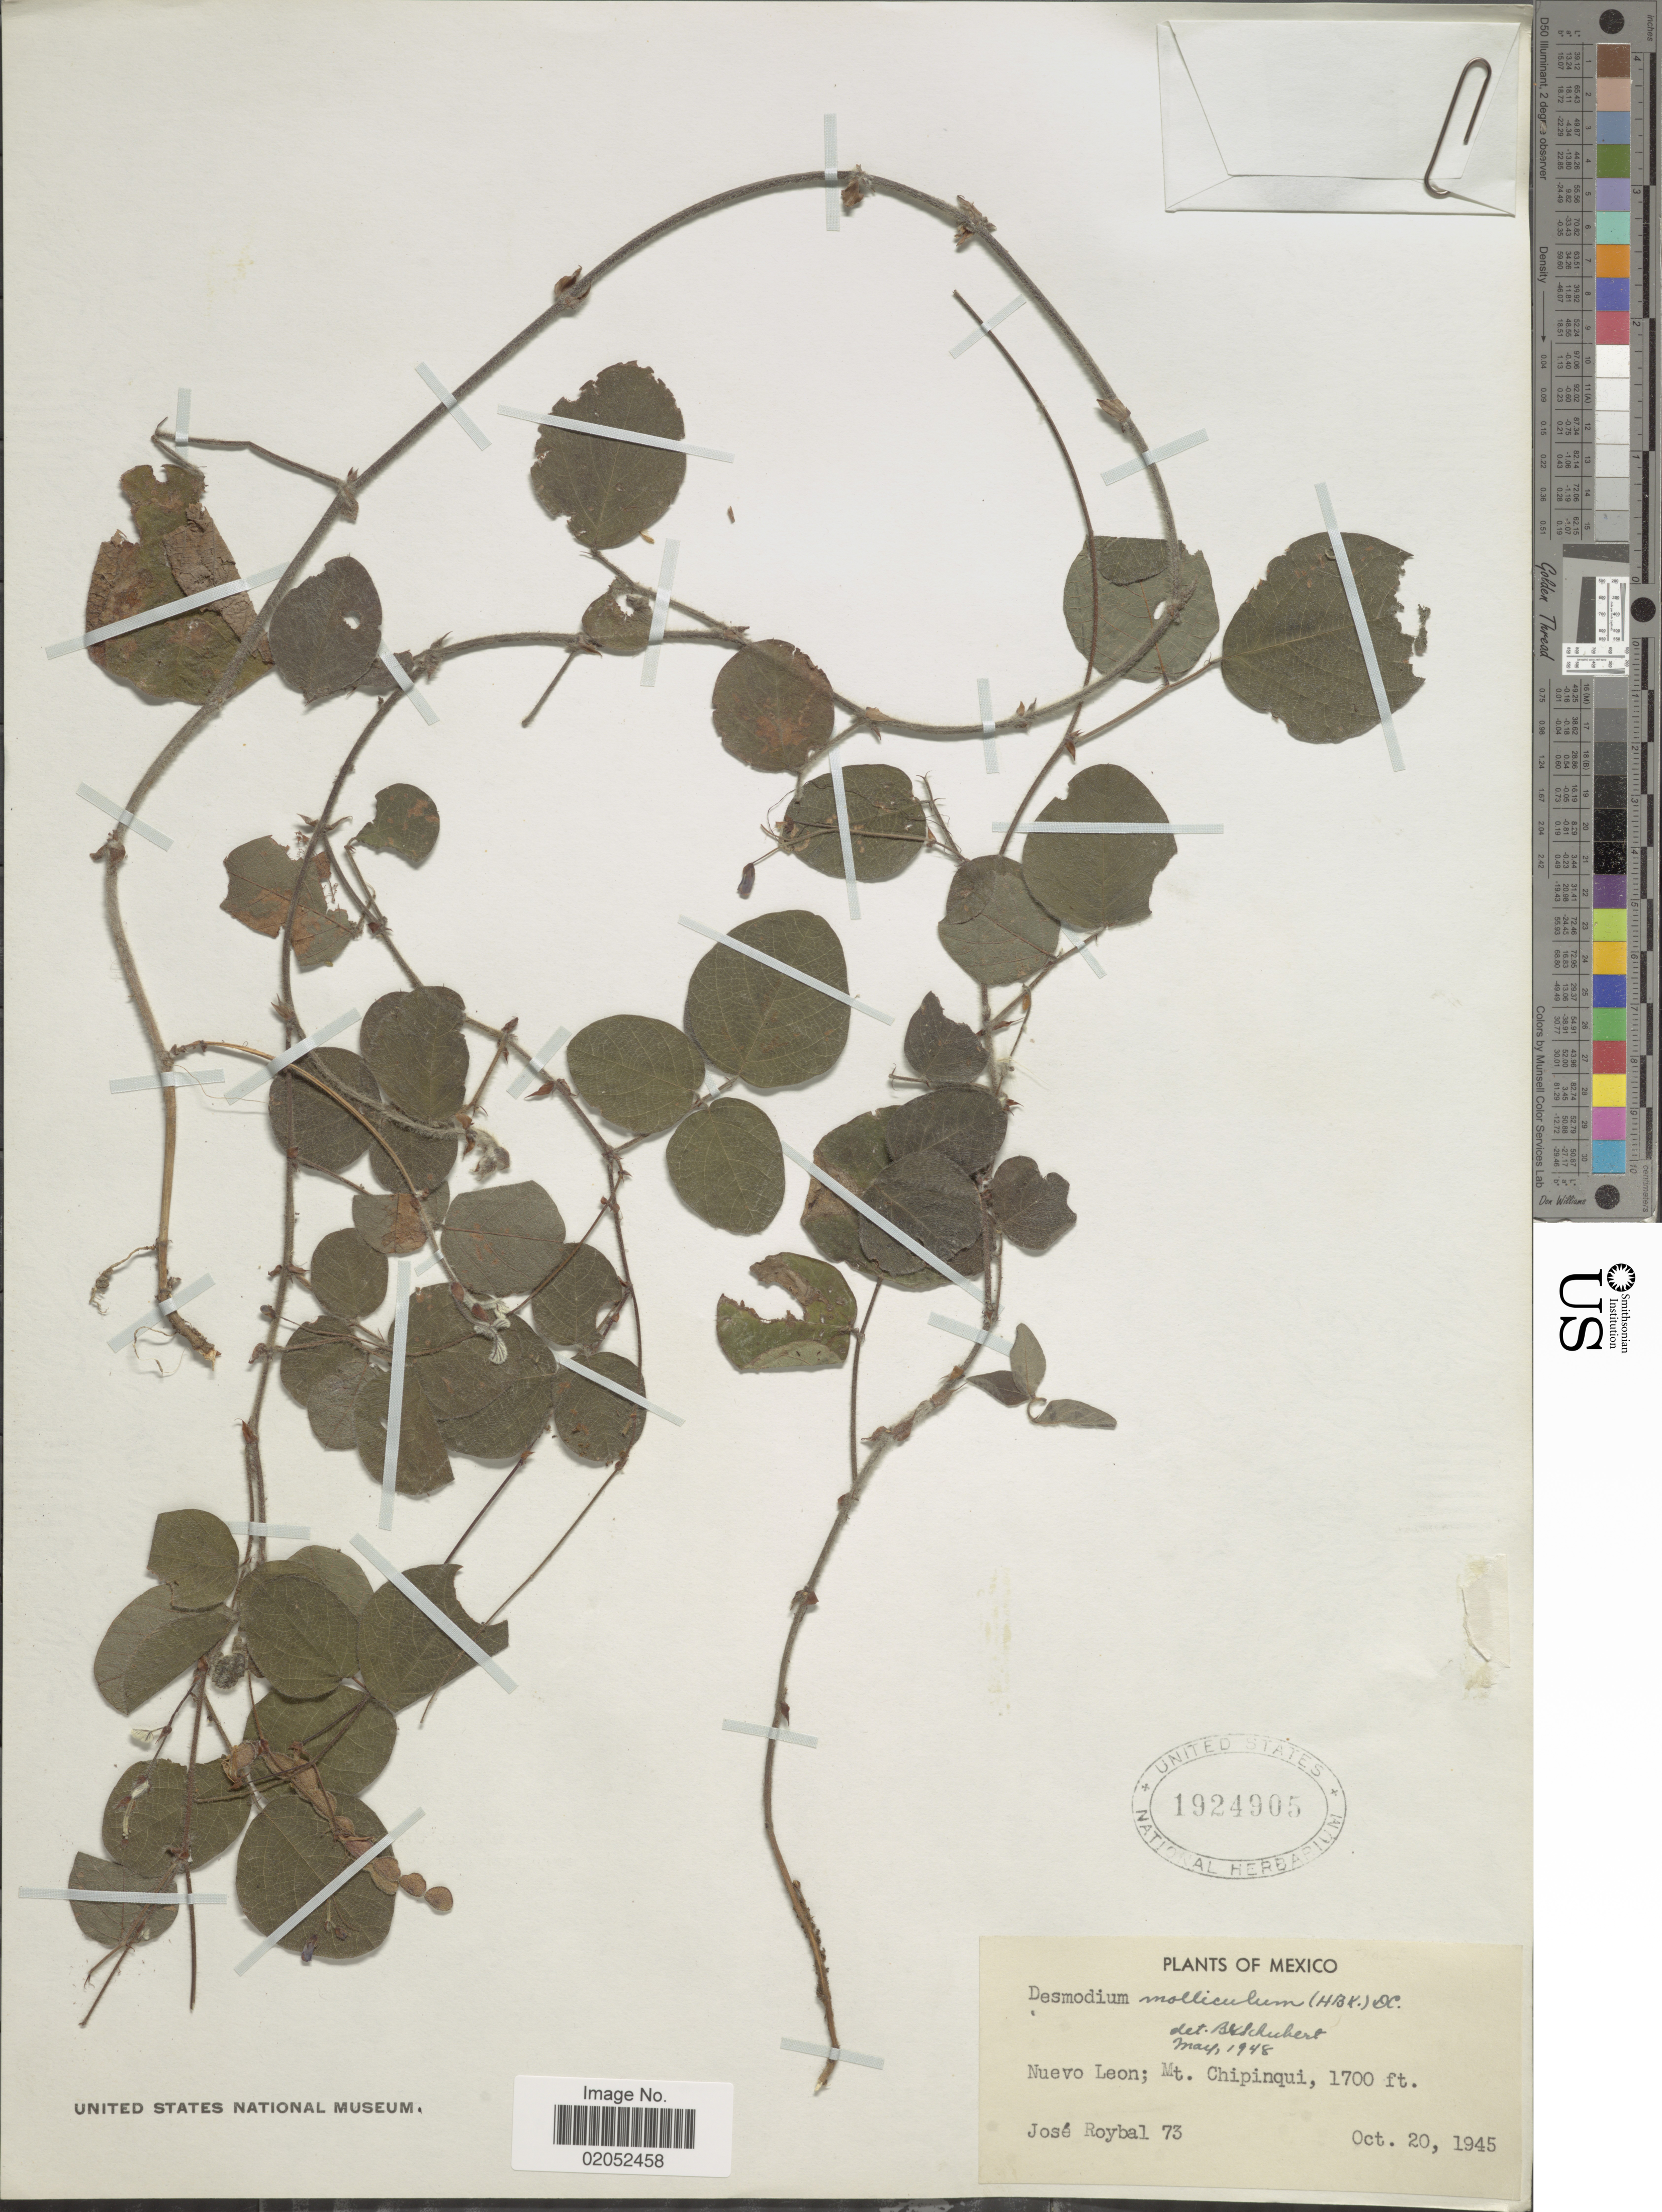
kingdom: Plantae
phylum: Tracheophyta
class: Magnoliopsida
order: Fabales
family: Fabaceae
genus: Desmodium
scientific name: Desmodium molliculum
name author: (Kunth) DC.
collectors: J. Roybal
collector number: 73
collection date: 1945-10-20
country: Mexico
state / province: Nuevo León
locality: Nuevo Leon; Mt. Chipinqui.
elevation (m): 518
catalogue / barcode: US 1924905